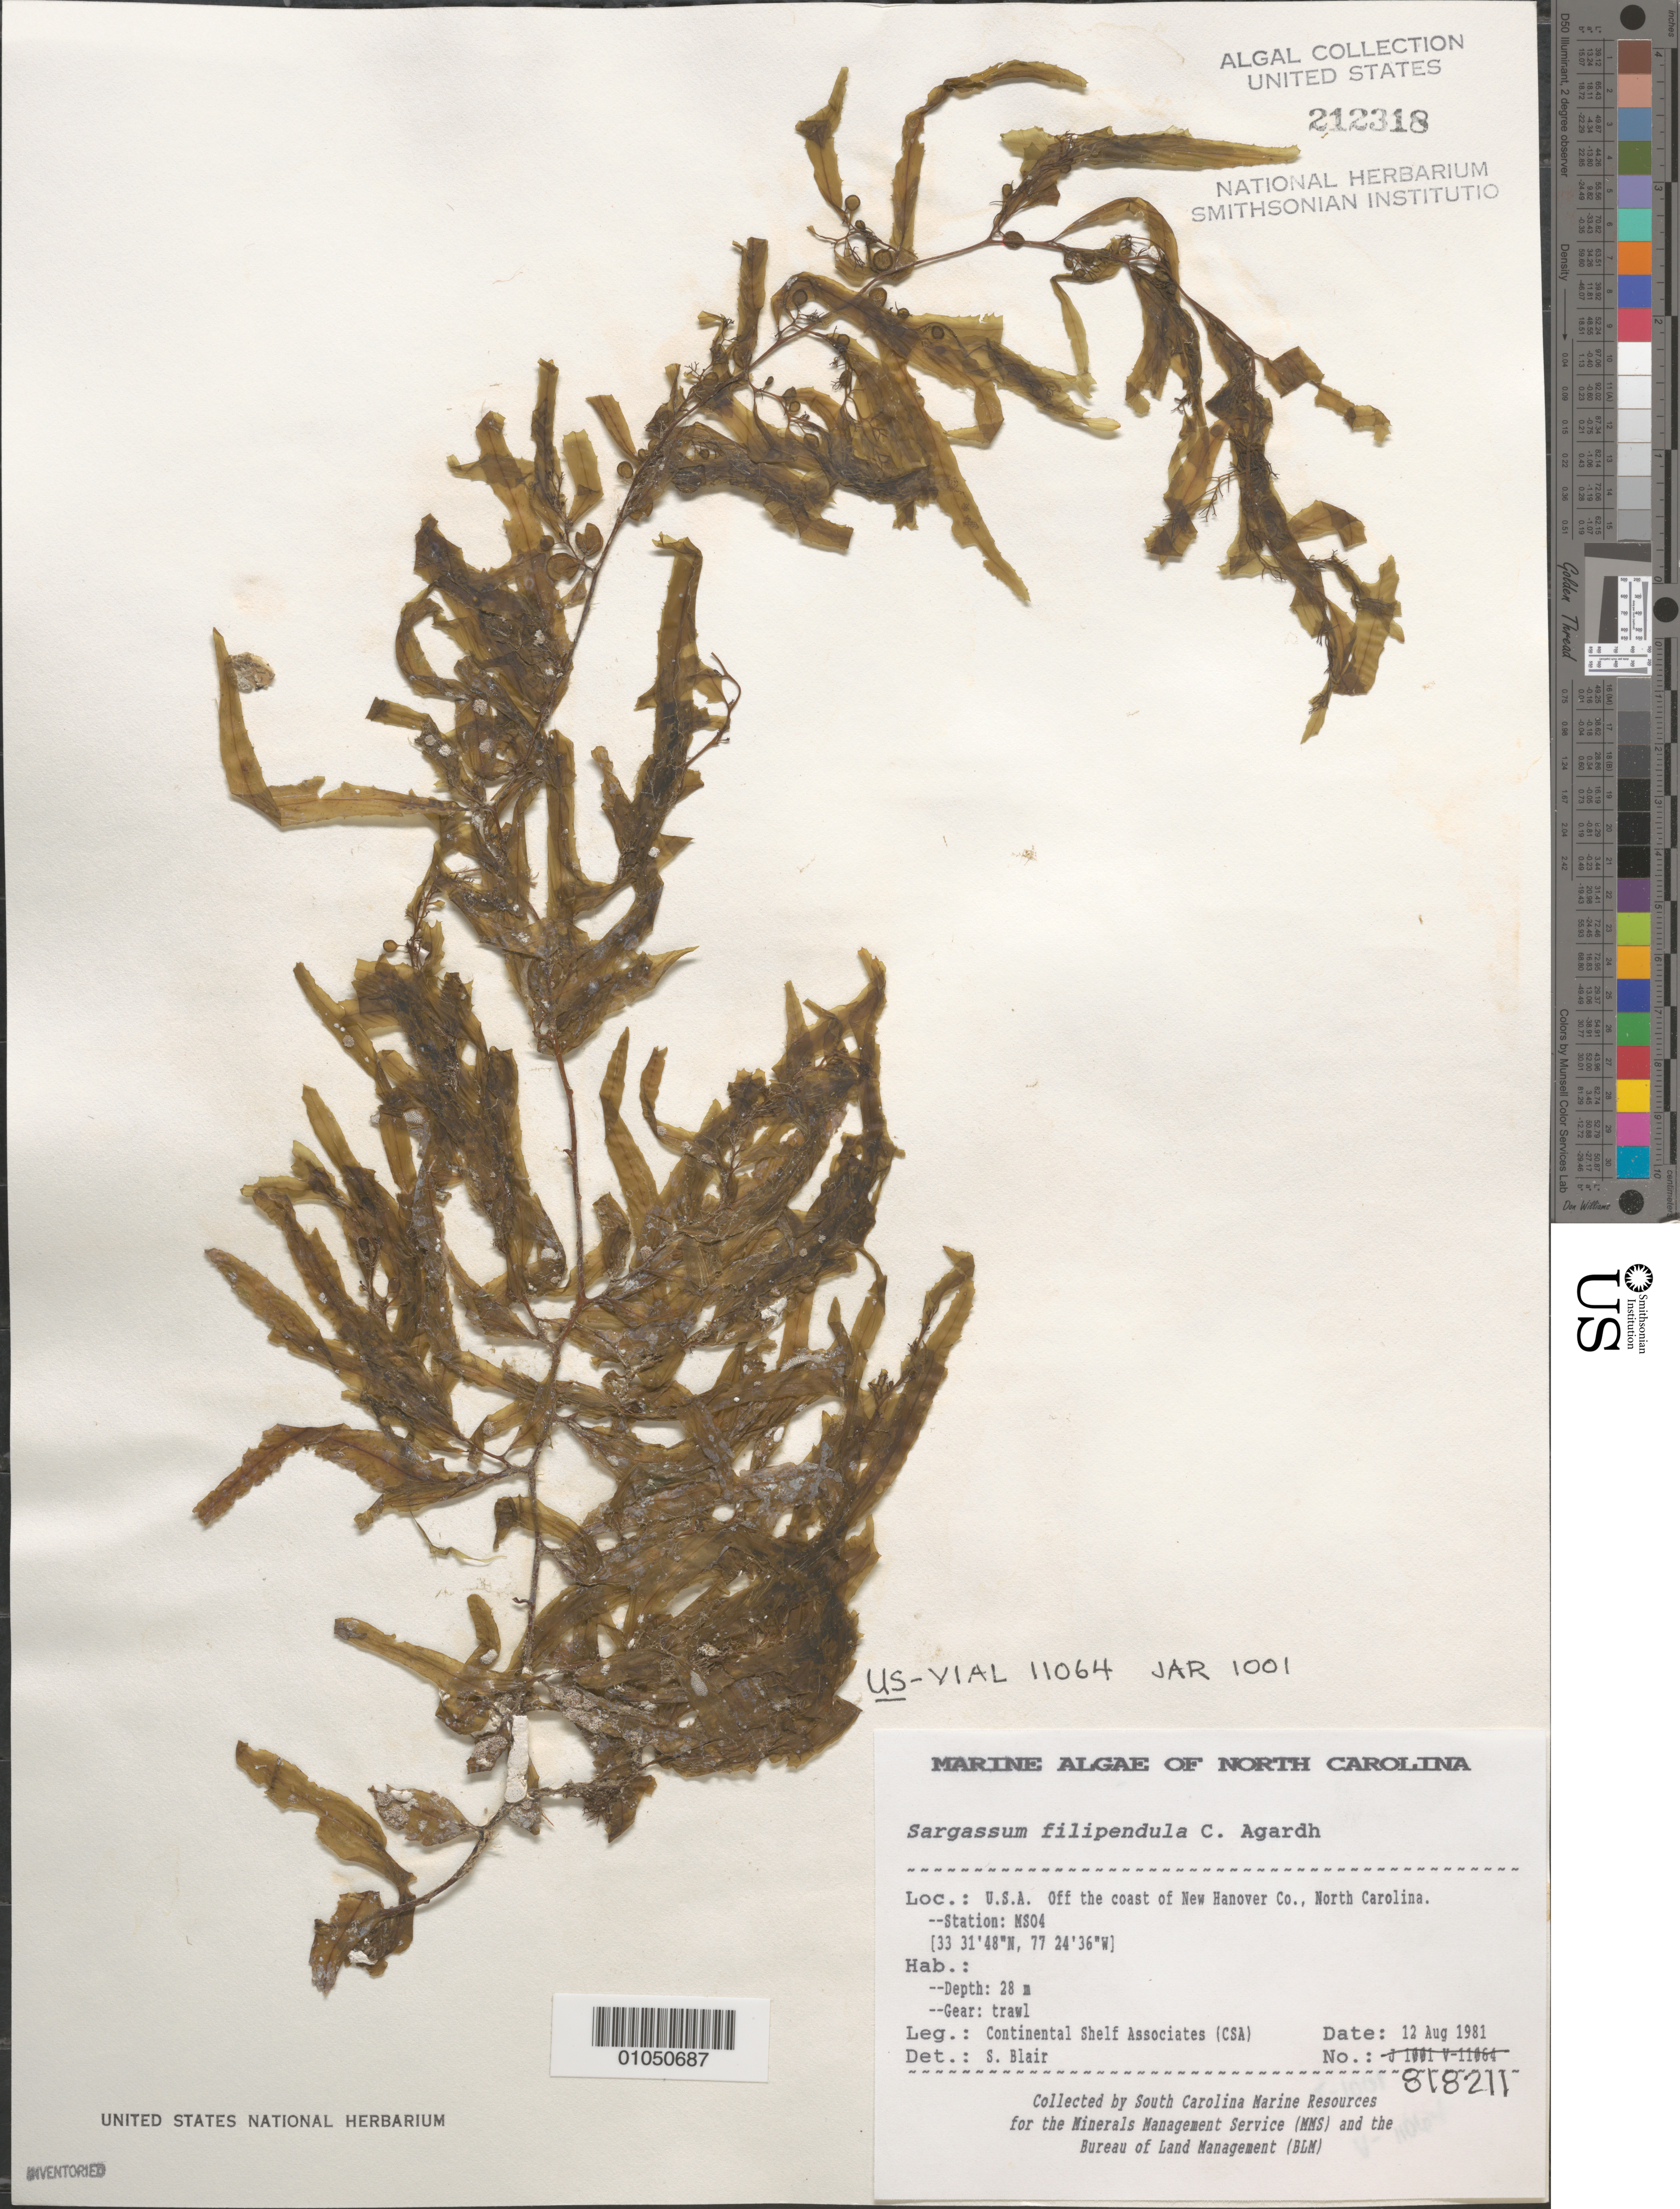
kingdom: Chromista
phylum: Ochrophyta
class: Phaeophyceae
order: Fucales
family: Sargassaceae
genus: Sargassum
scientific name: Sargassum filipendula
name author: C. Agardh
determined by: Blair, S. M.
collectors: Continental Shelf Associates for the MMS/BLM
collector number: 818211 Station MS04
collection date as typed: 12 Aug 1981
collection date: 1981-08-12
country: United States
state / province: North Carolina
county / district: New Hanover County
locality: Off coast of New Hanover County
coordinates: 33 31'48"N, 77 24'36"W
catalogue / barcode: US 212318